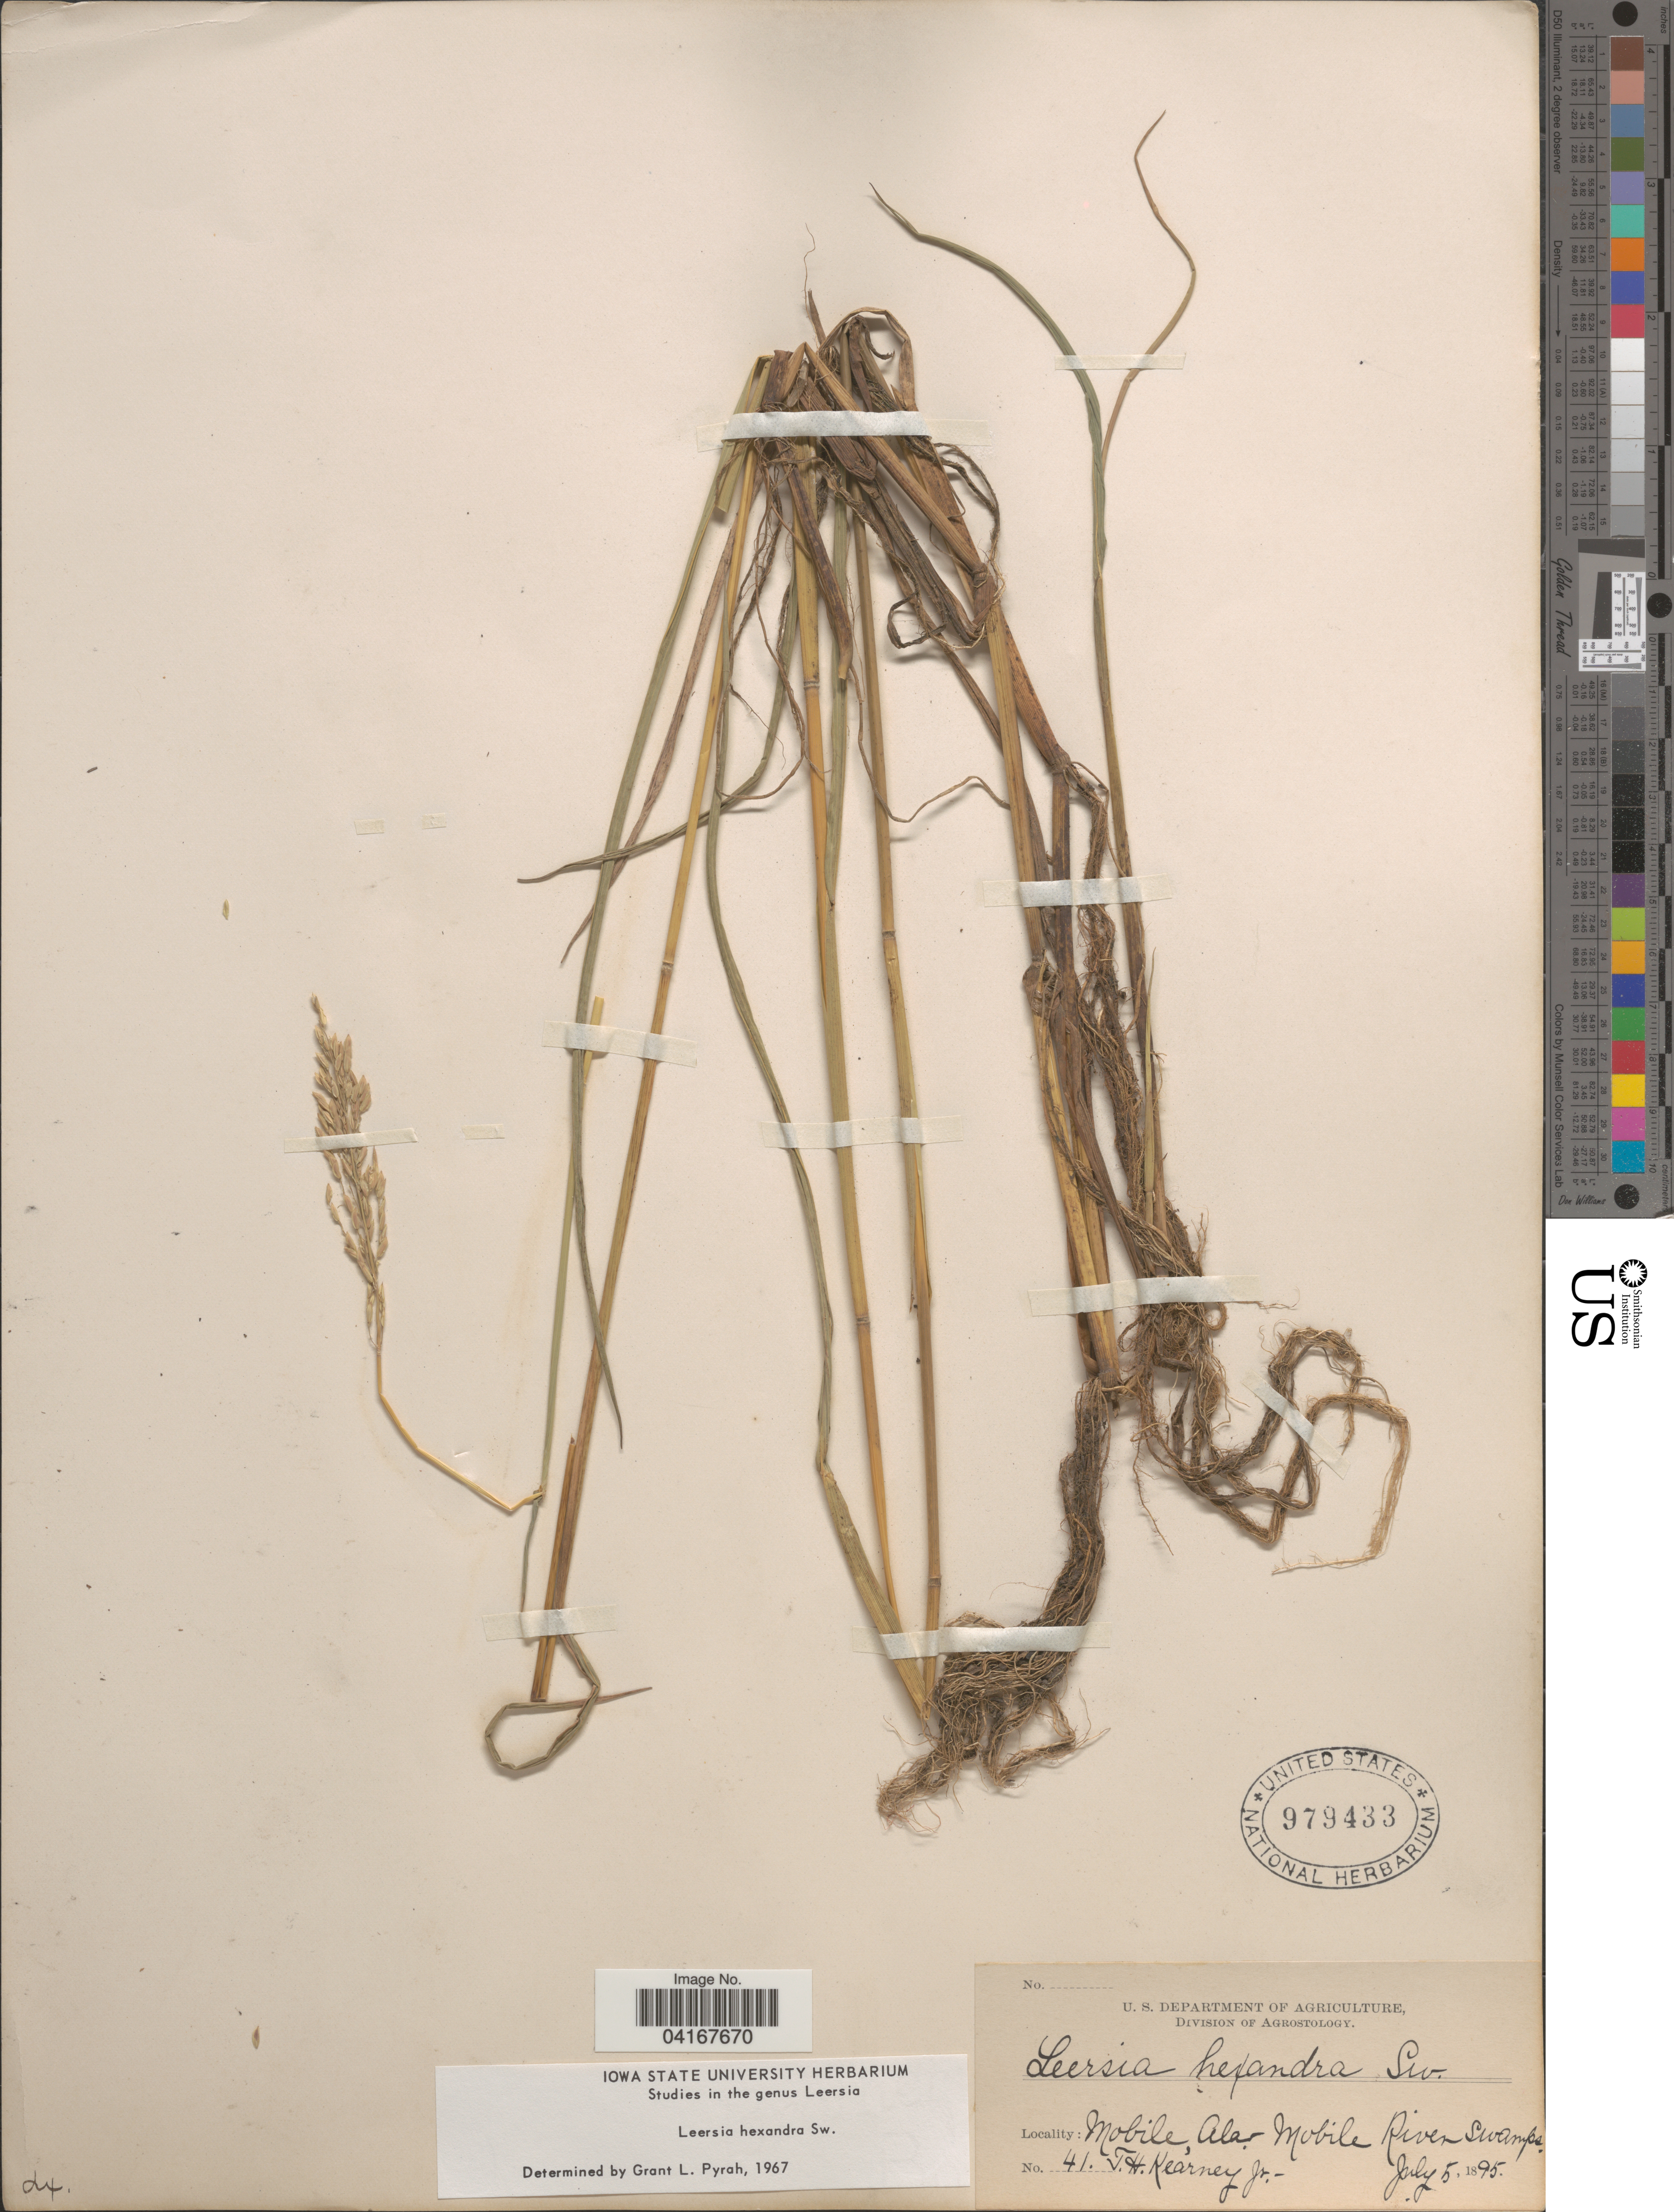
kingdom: Plantae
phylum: Tracheophyta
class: Liliopsida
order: Poales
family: Poaceae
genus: Leersia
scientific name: Leersia hexandra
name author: Sw.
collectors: T. H. Kearney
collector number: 41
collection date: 1895-07-05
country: United States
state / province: Alabama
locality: Mobile, Mobile River Swamps.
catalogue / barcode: US 979433